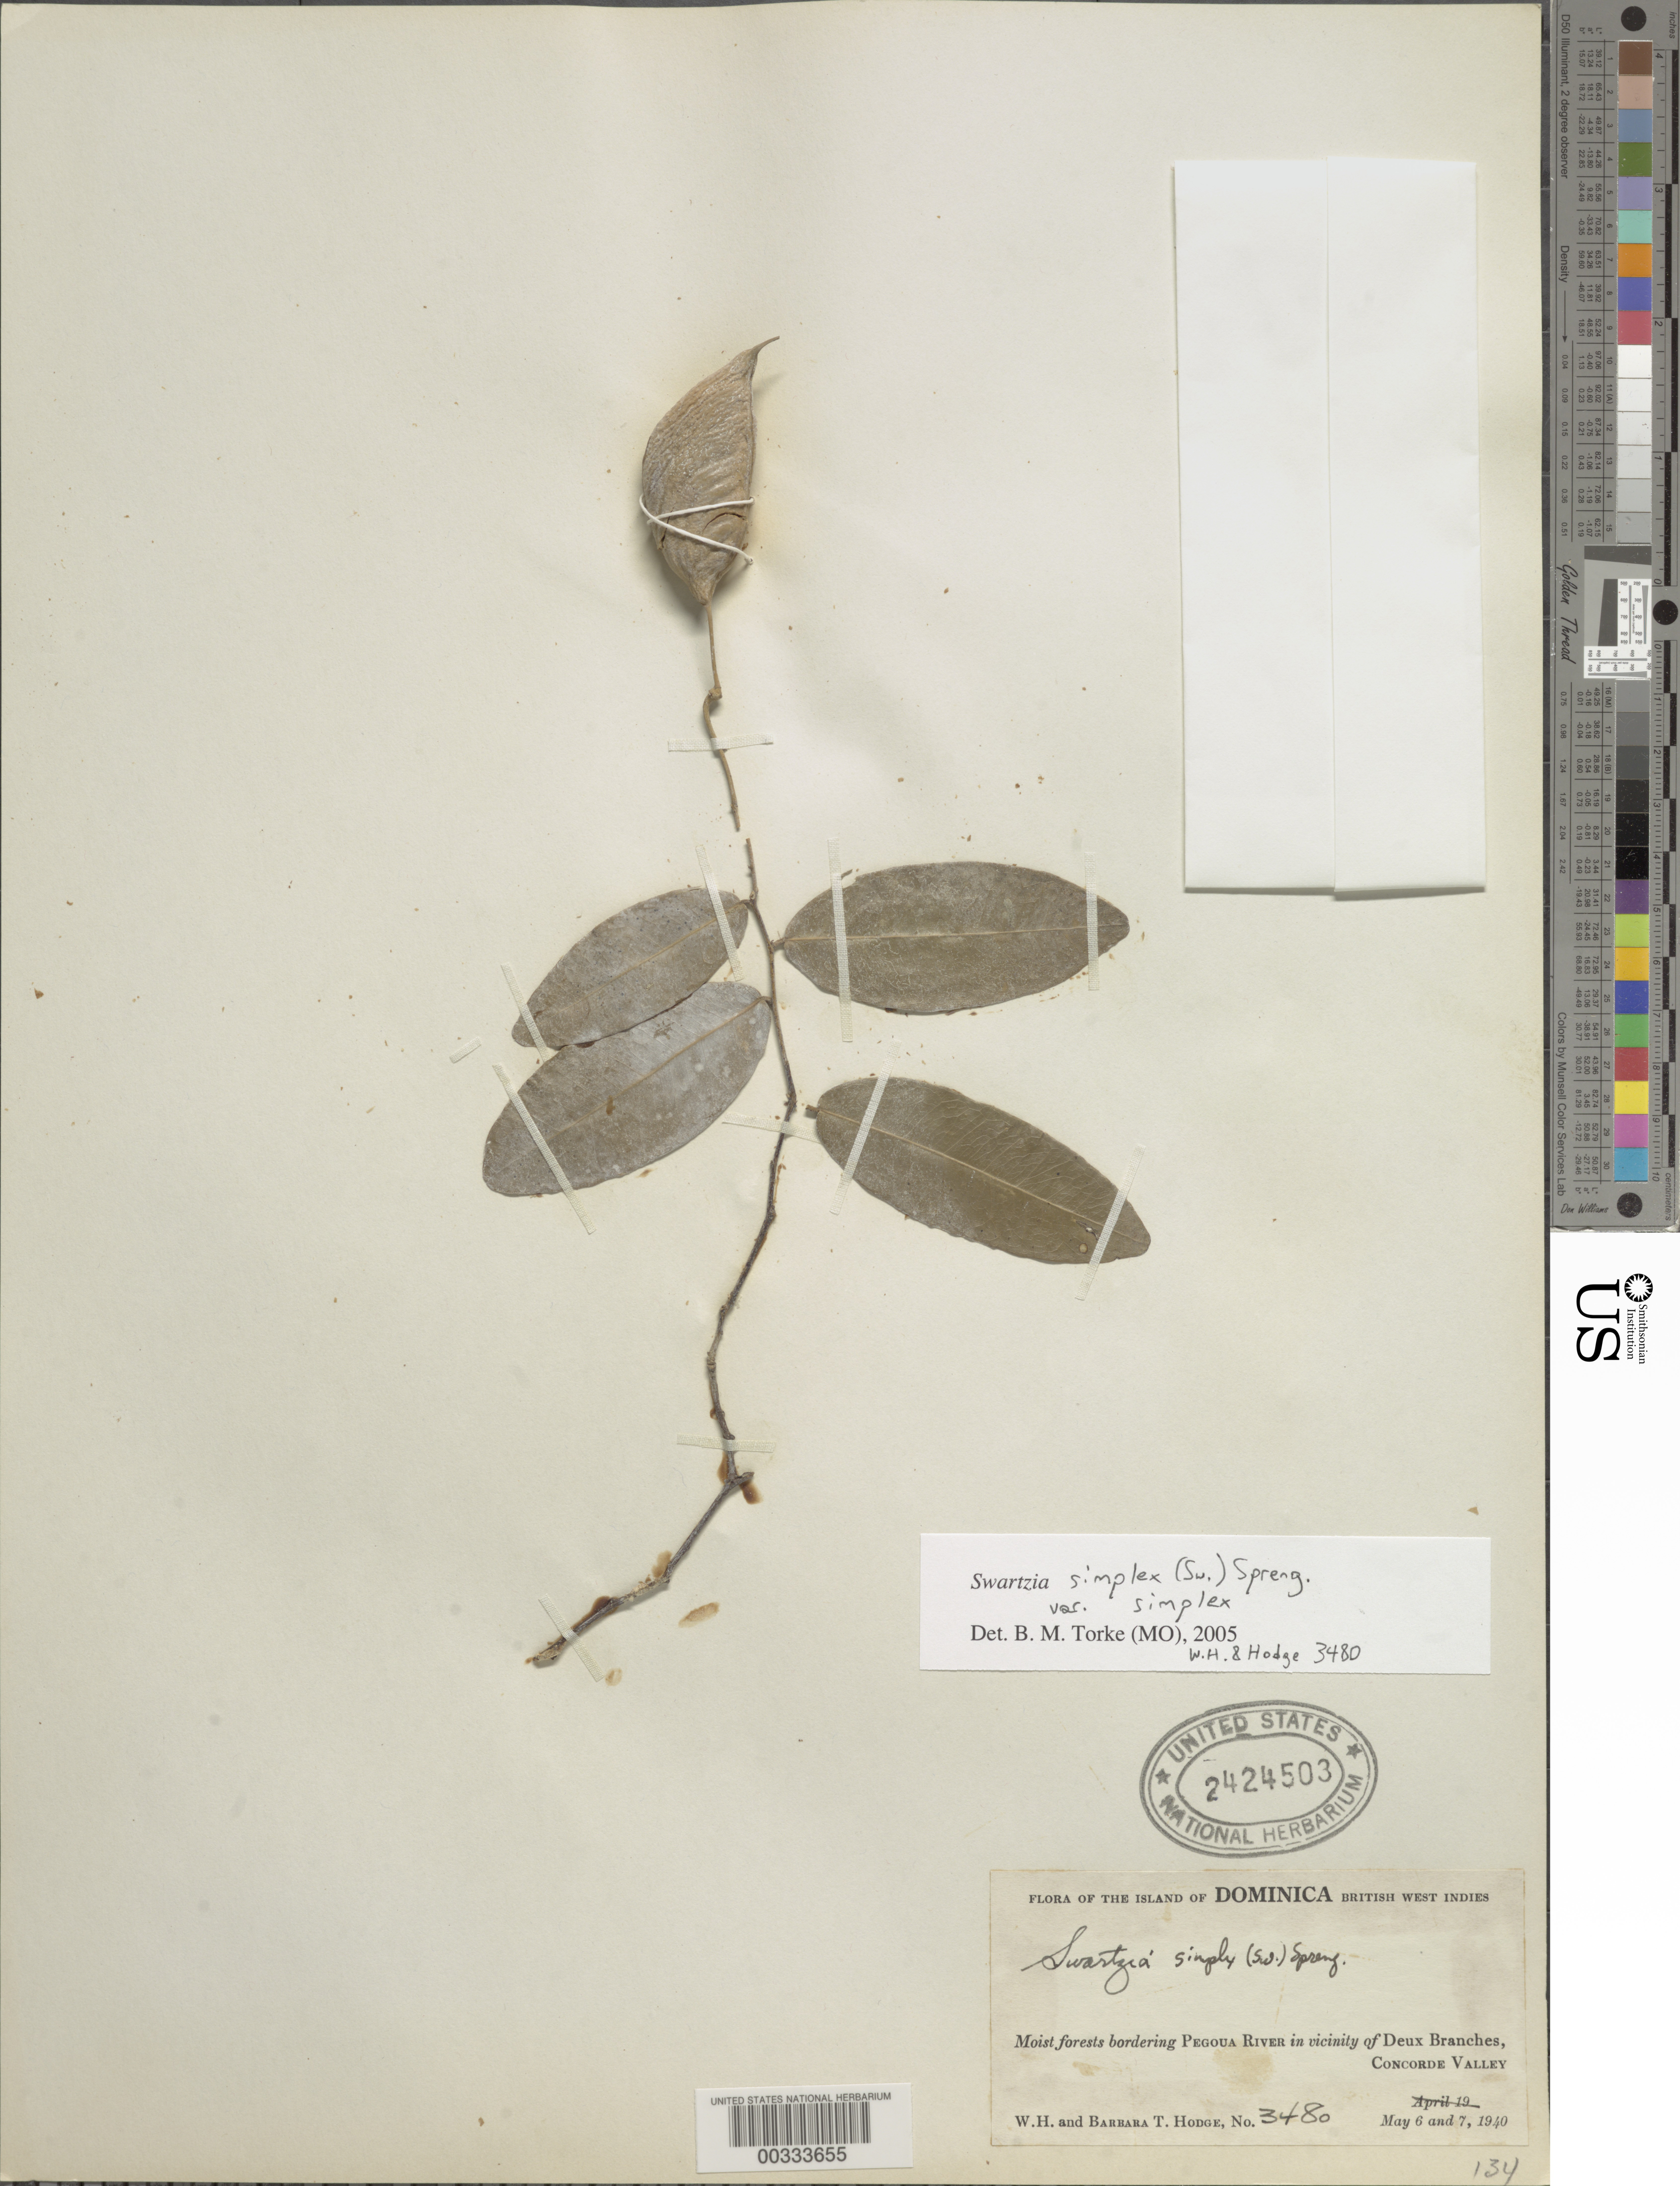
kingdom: Plantae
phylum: Tracheophyta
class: Magnoliopsida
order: Fabales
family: Fabaceae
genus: Swartzia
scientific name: Swartzia simplex var. simplex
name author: (Sw.) Spreng.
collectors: W. Hodge & B. Hodge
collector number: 3480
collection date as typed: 06 May 1940 and 07 May 1940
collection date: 1940-05-06,1940-05-07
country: Dominica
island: Dominica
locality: Bordering pegoua river in vicinity of deux branches, concorde valley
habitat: Moist forests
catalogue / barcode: US 2424503